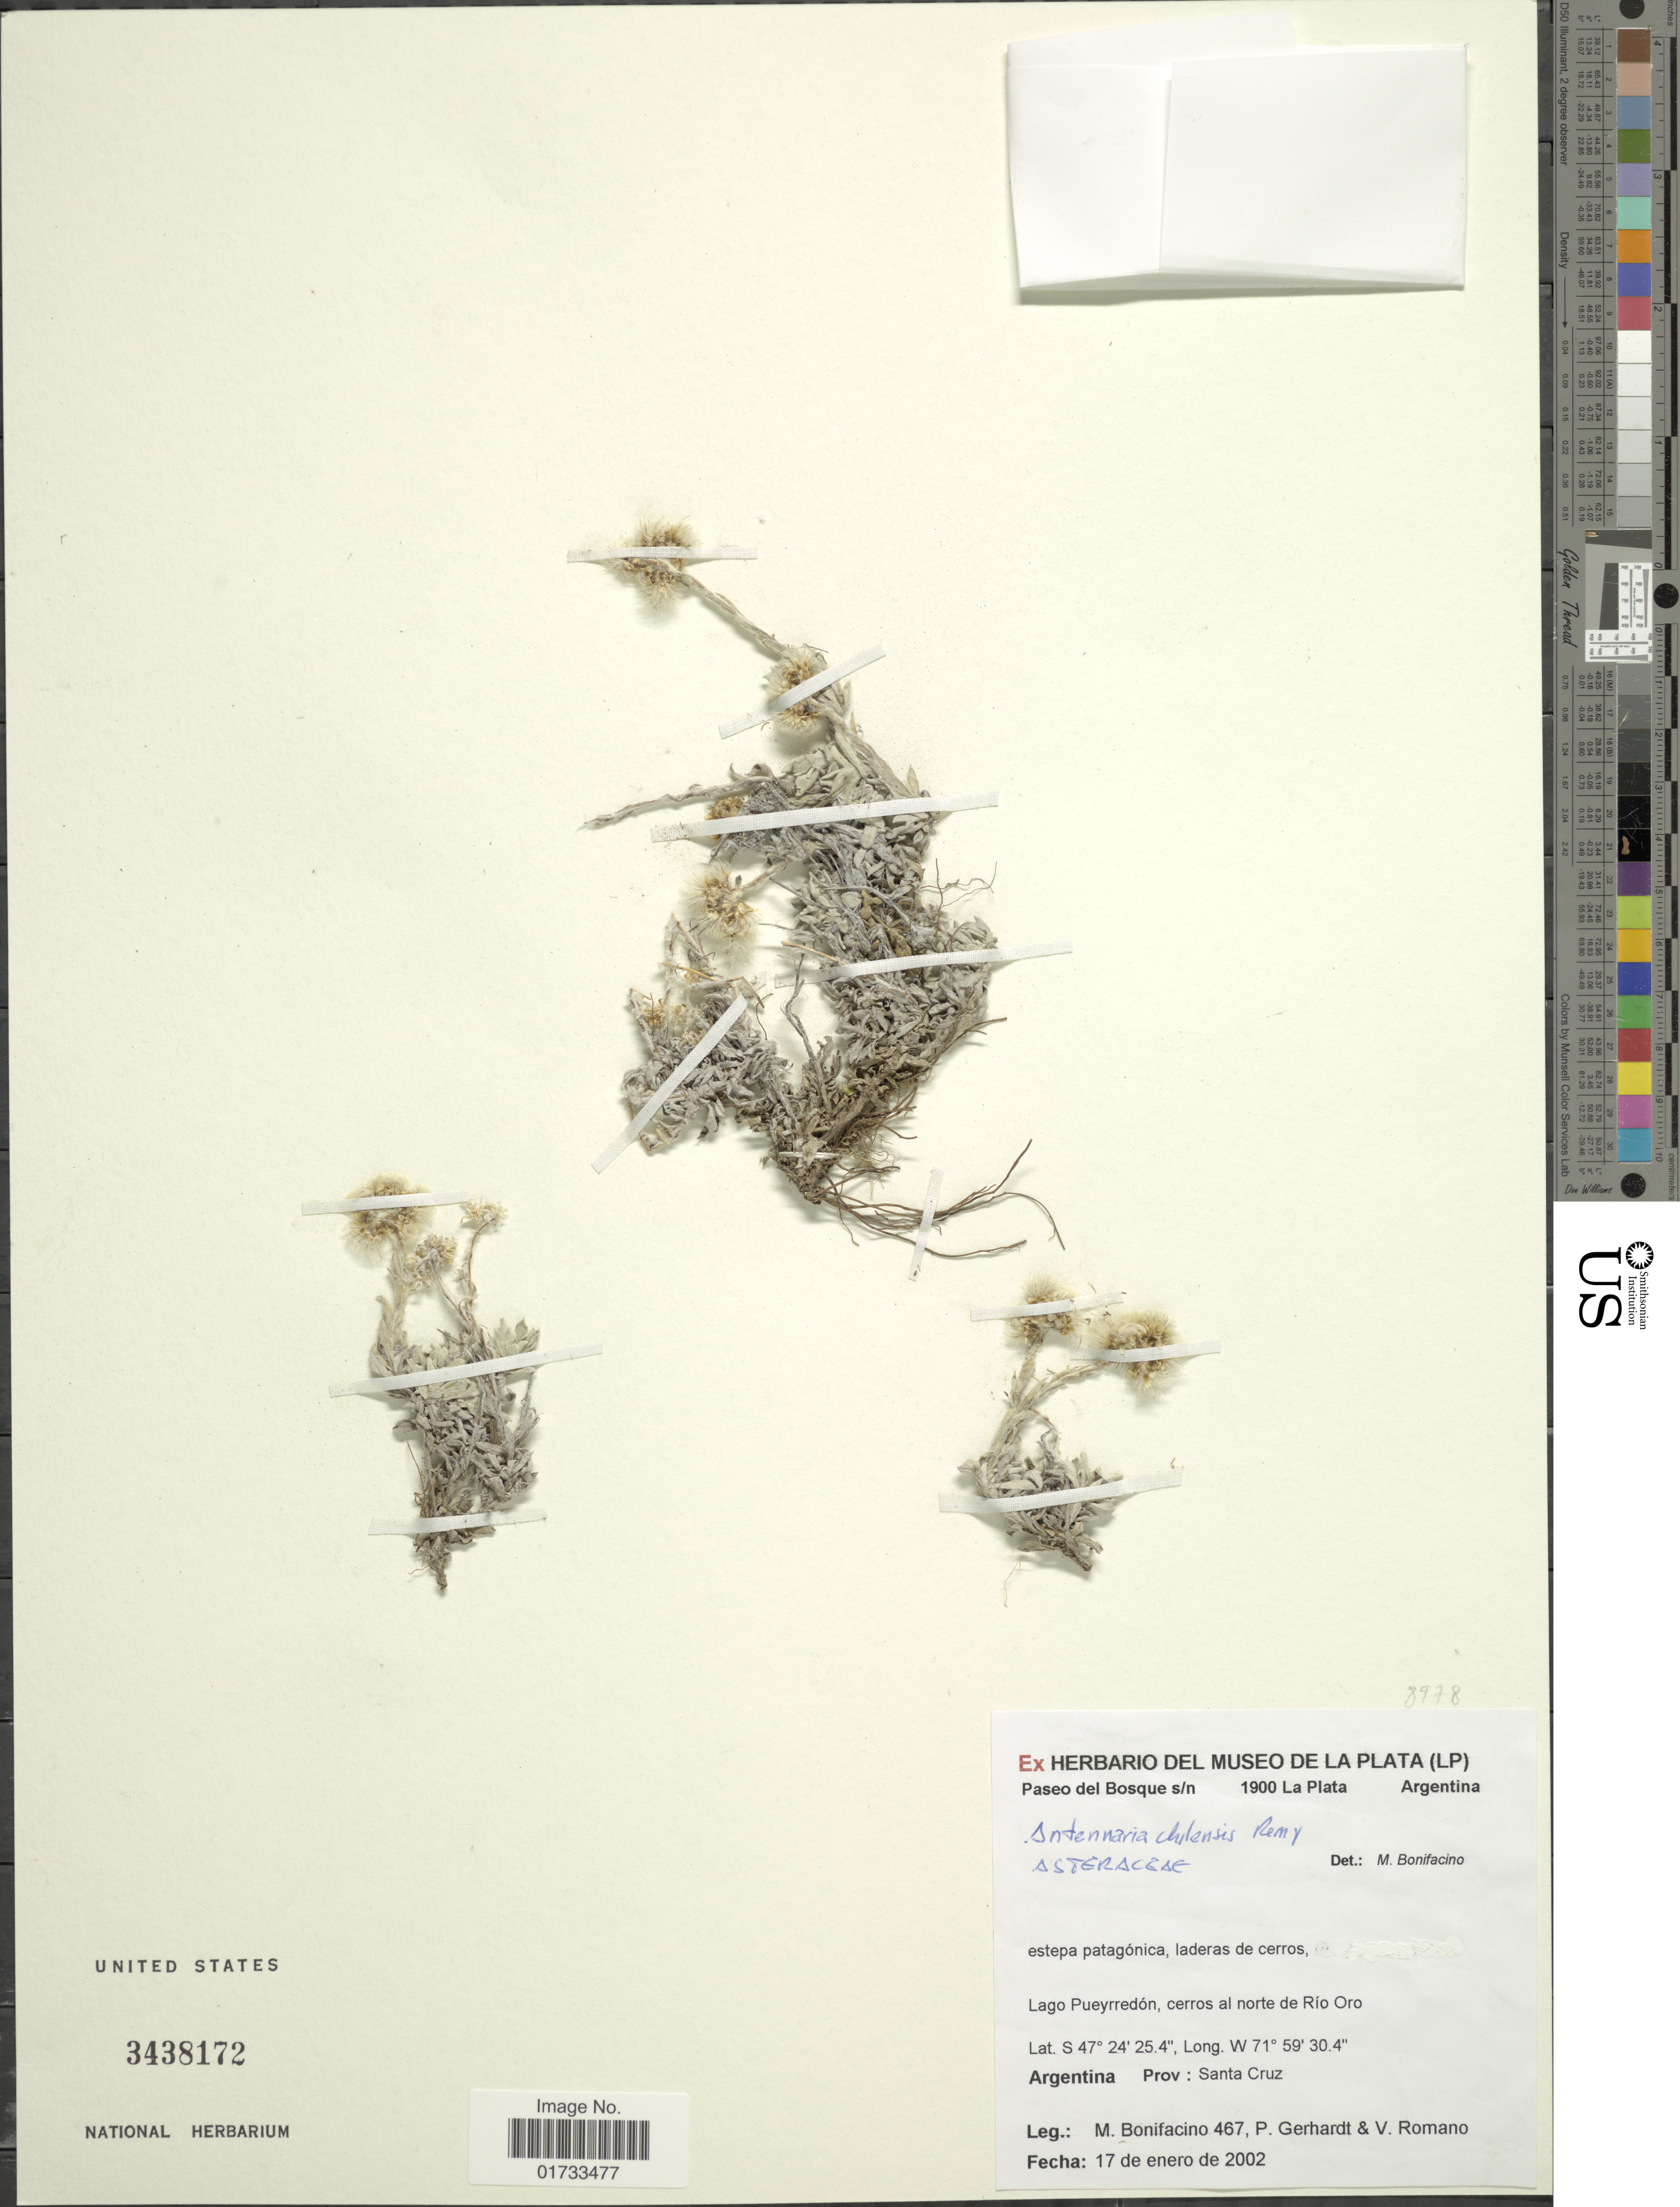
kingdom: Plantae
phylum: Tracheophyta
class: Magnoliopsida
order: Asterales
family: Asteraceae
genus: Antennaria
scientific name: Antennaria chilensis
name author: J. Rémy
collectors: M. Bonifacino, P. Gerhardt & V. Romano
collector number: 0467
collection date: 2002-01-17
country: Argentina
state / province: Santa Cruz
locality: Estepa patag'nica, laderas de cerros, Lagu Pueyreddón, cerros al norte de Río Oro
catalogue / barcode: US 3438172